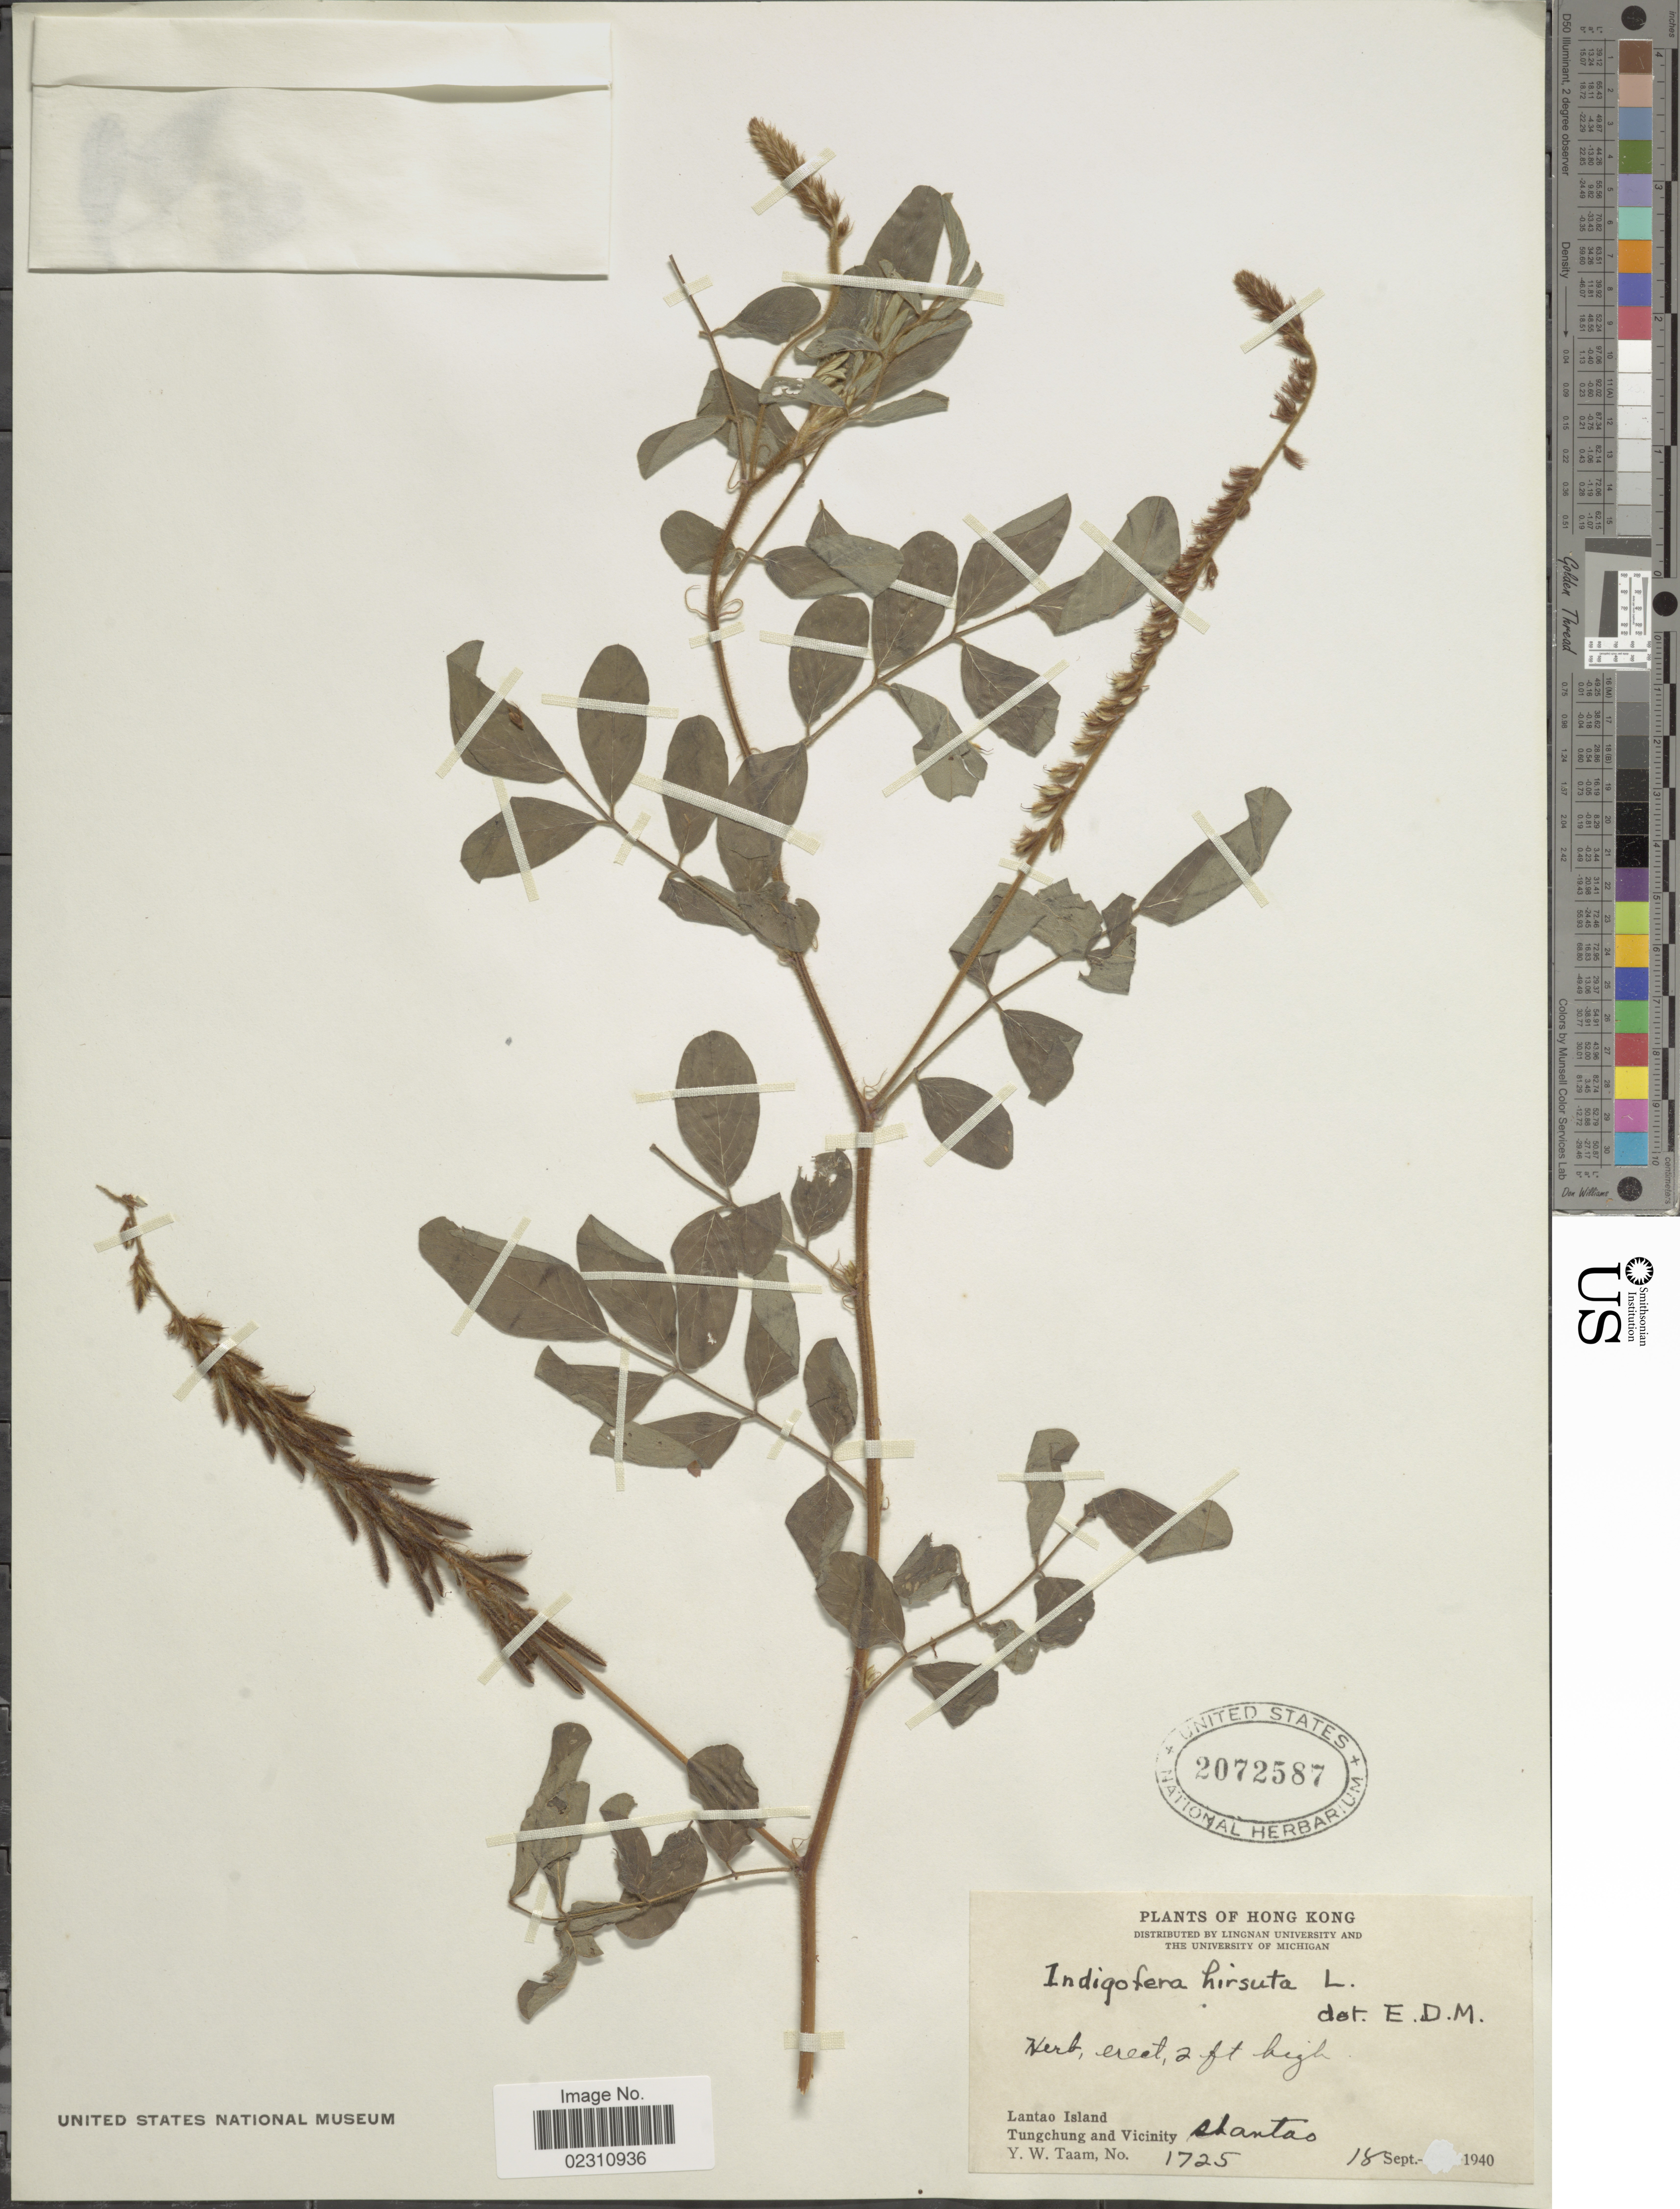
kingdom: Plantae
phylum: Tracheophyta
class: Magnoliopsida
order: Fabales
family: Fabaceae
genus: Indigofera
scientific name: Indigofera hirsuta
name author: L.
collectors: Y. W. Taam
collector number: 1725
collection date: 1940-09-18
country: China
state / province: Hong Kong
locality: Hong Kong, Lantao Island, Tungchung and Vicinity Shantao.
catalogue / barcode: US 2072587